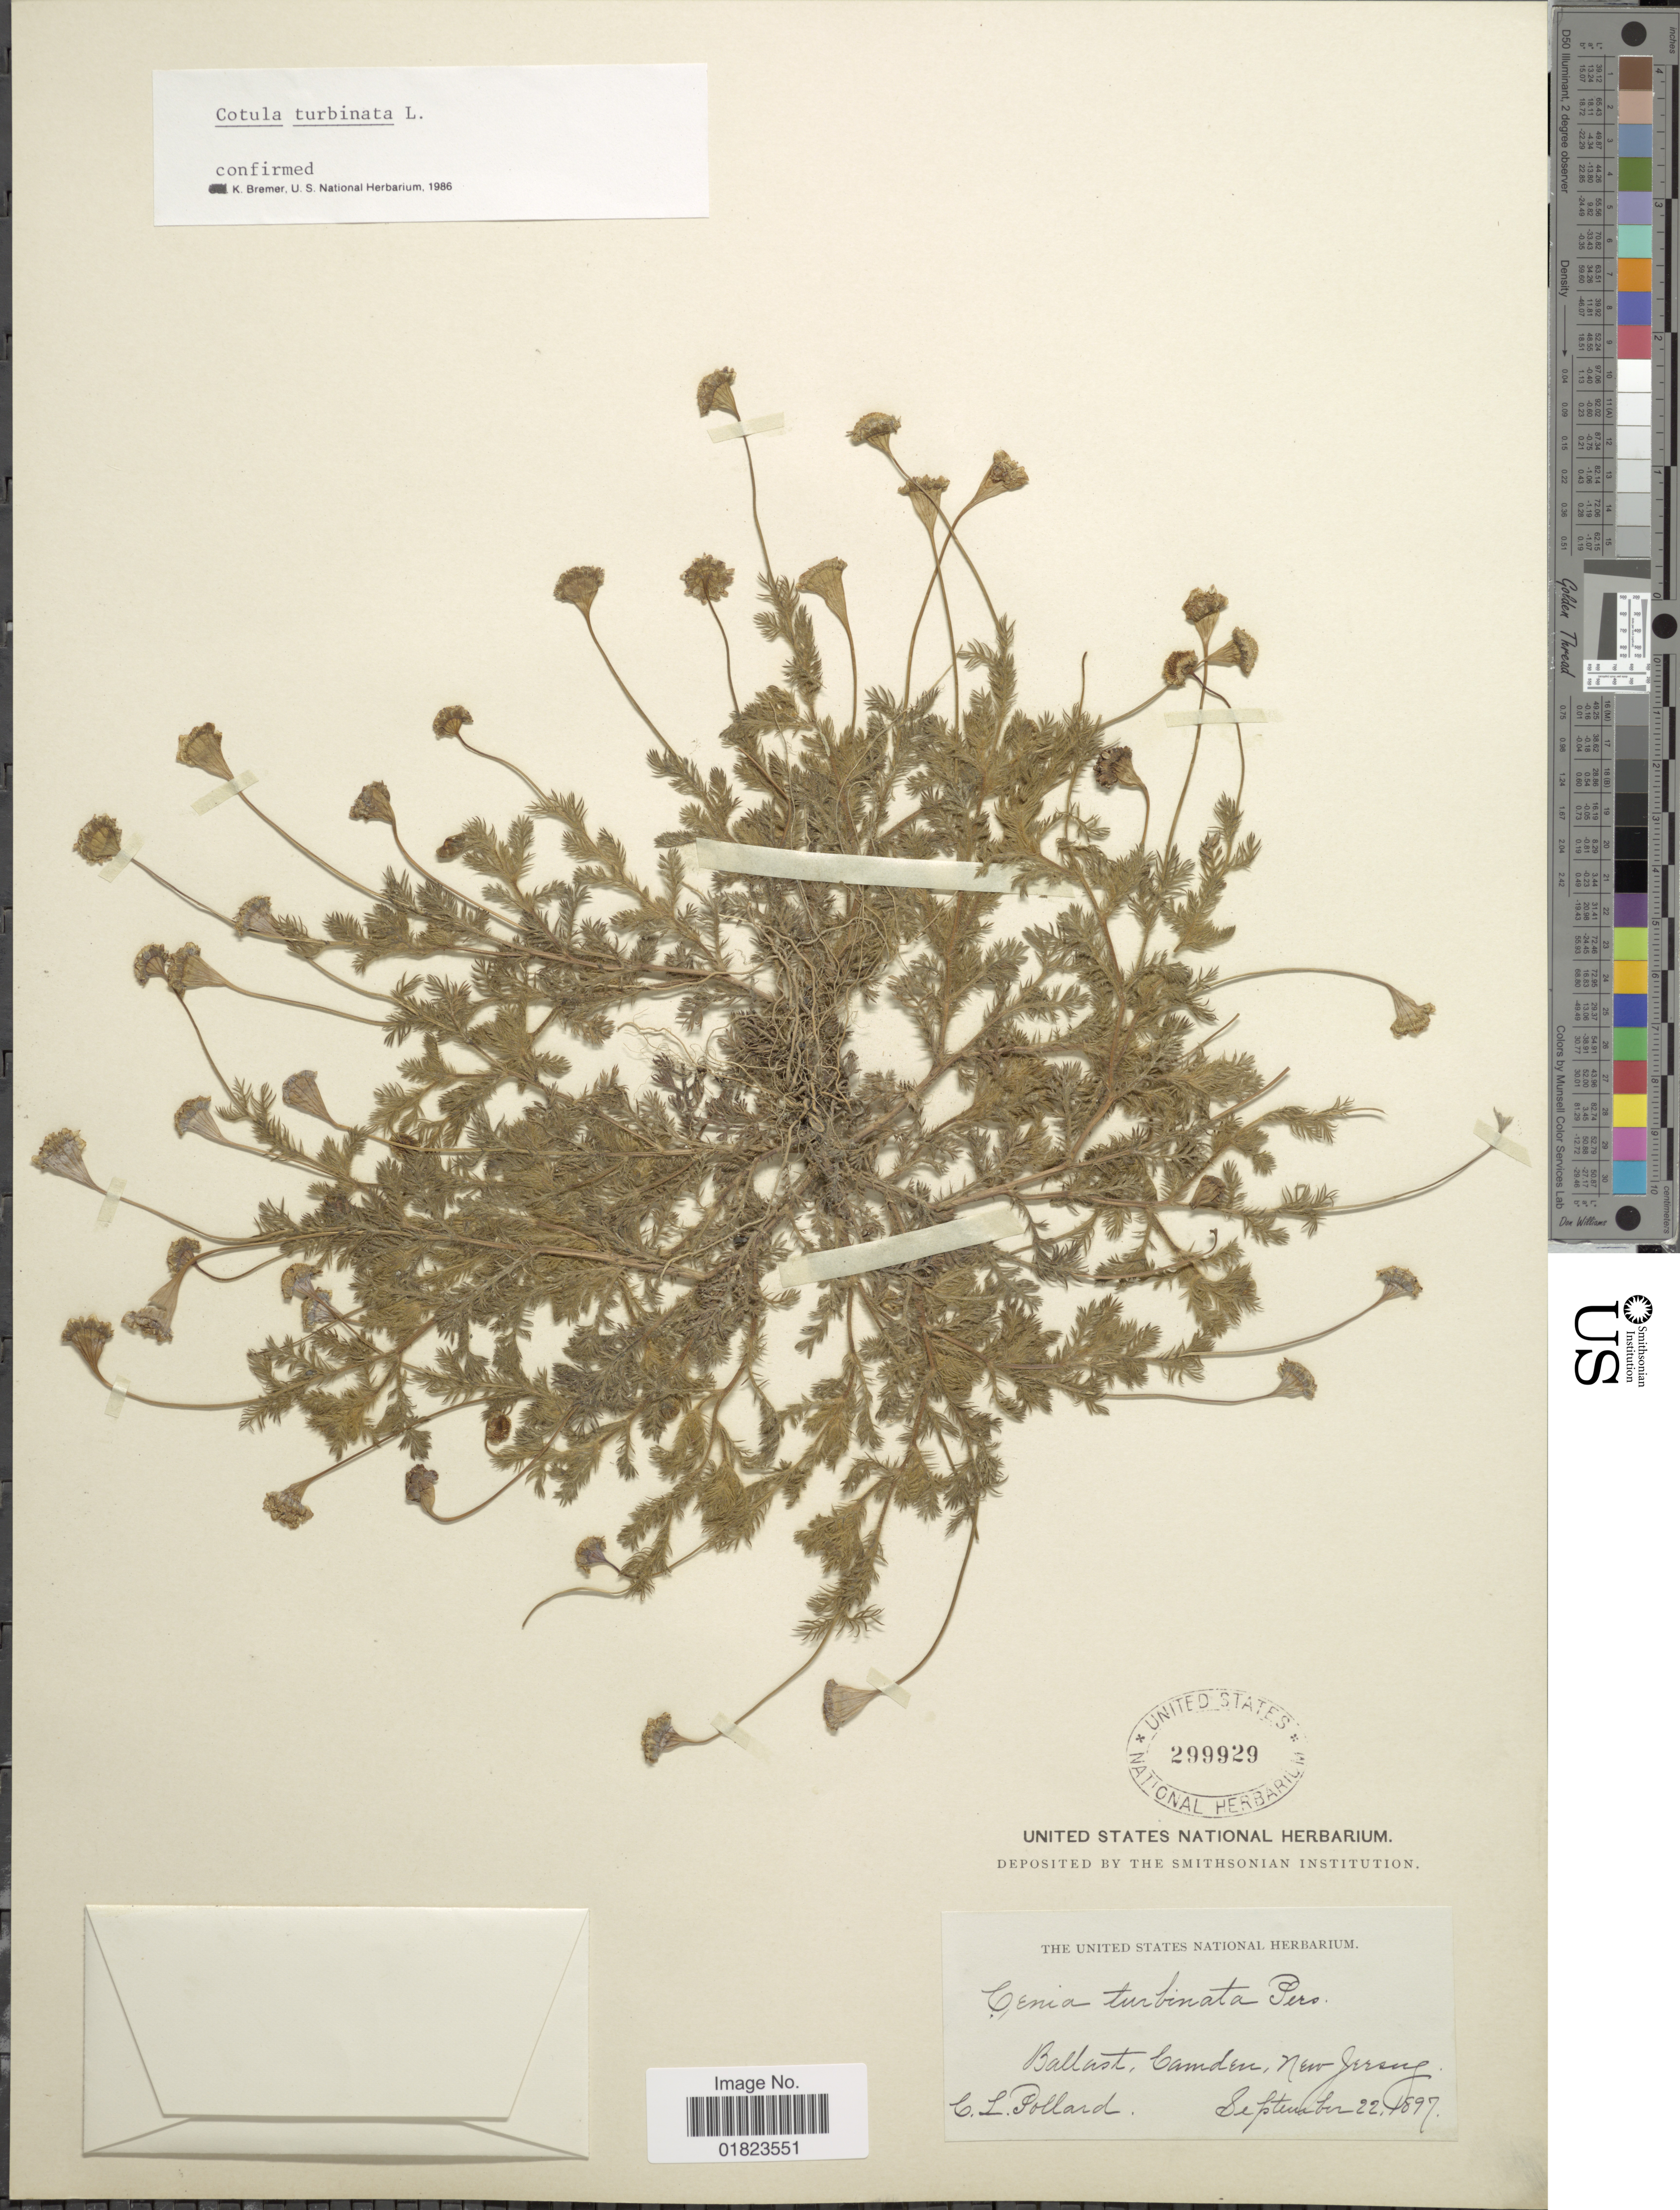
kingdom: Plantae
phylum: Tracheophyta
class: Magnoliopsida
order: Asterales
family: Asteraceae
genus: Cotula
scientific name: Cotula turbinata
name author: L.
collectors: C. L. Pollard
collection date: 1897-09-22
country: United States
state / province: New Jersey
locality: Ballast, Camden, New Jersey.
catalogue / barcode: US 299929